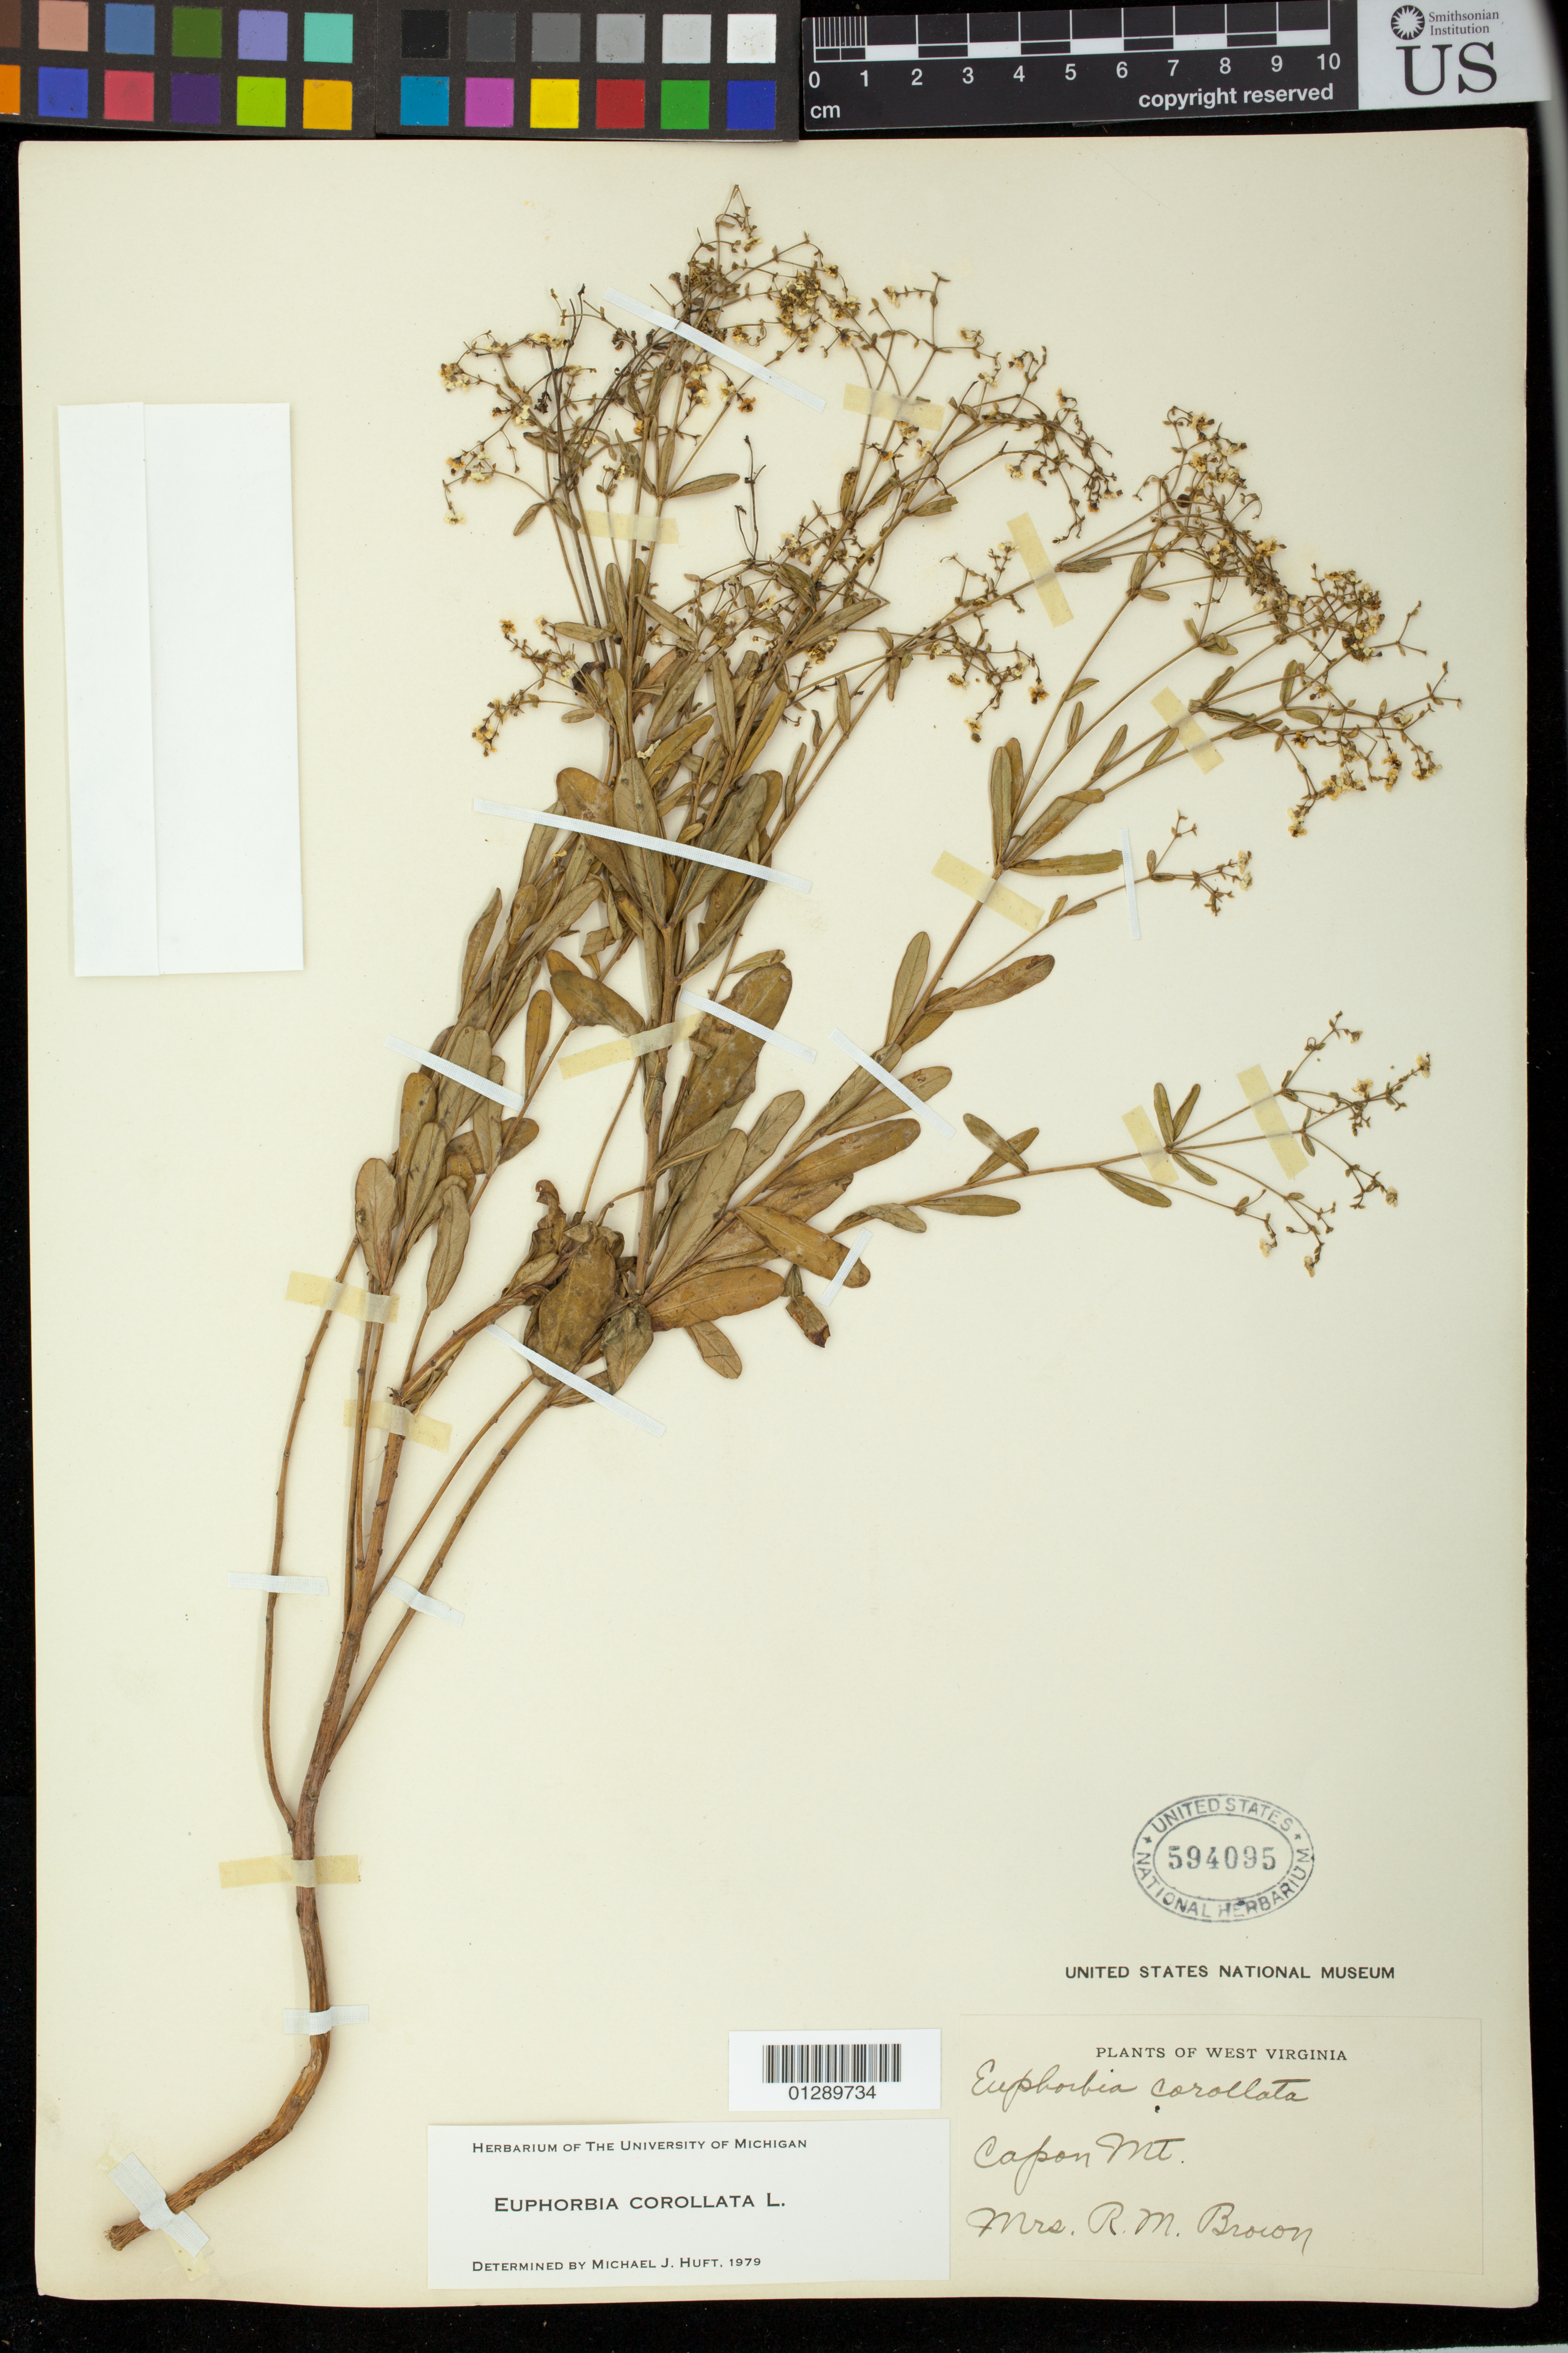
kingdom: Plantae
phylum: Tracheophyta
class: Magnoliopsida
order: Malpighiales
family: Euphorbiaceae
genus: Euphorbia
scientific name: Euphorbia corollata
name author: L.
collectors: R. M. Brown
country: United States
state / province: West Virginia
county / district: Hampshire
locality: Capon Mt.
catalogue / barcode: US 594095